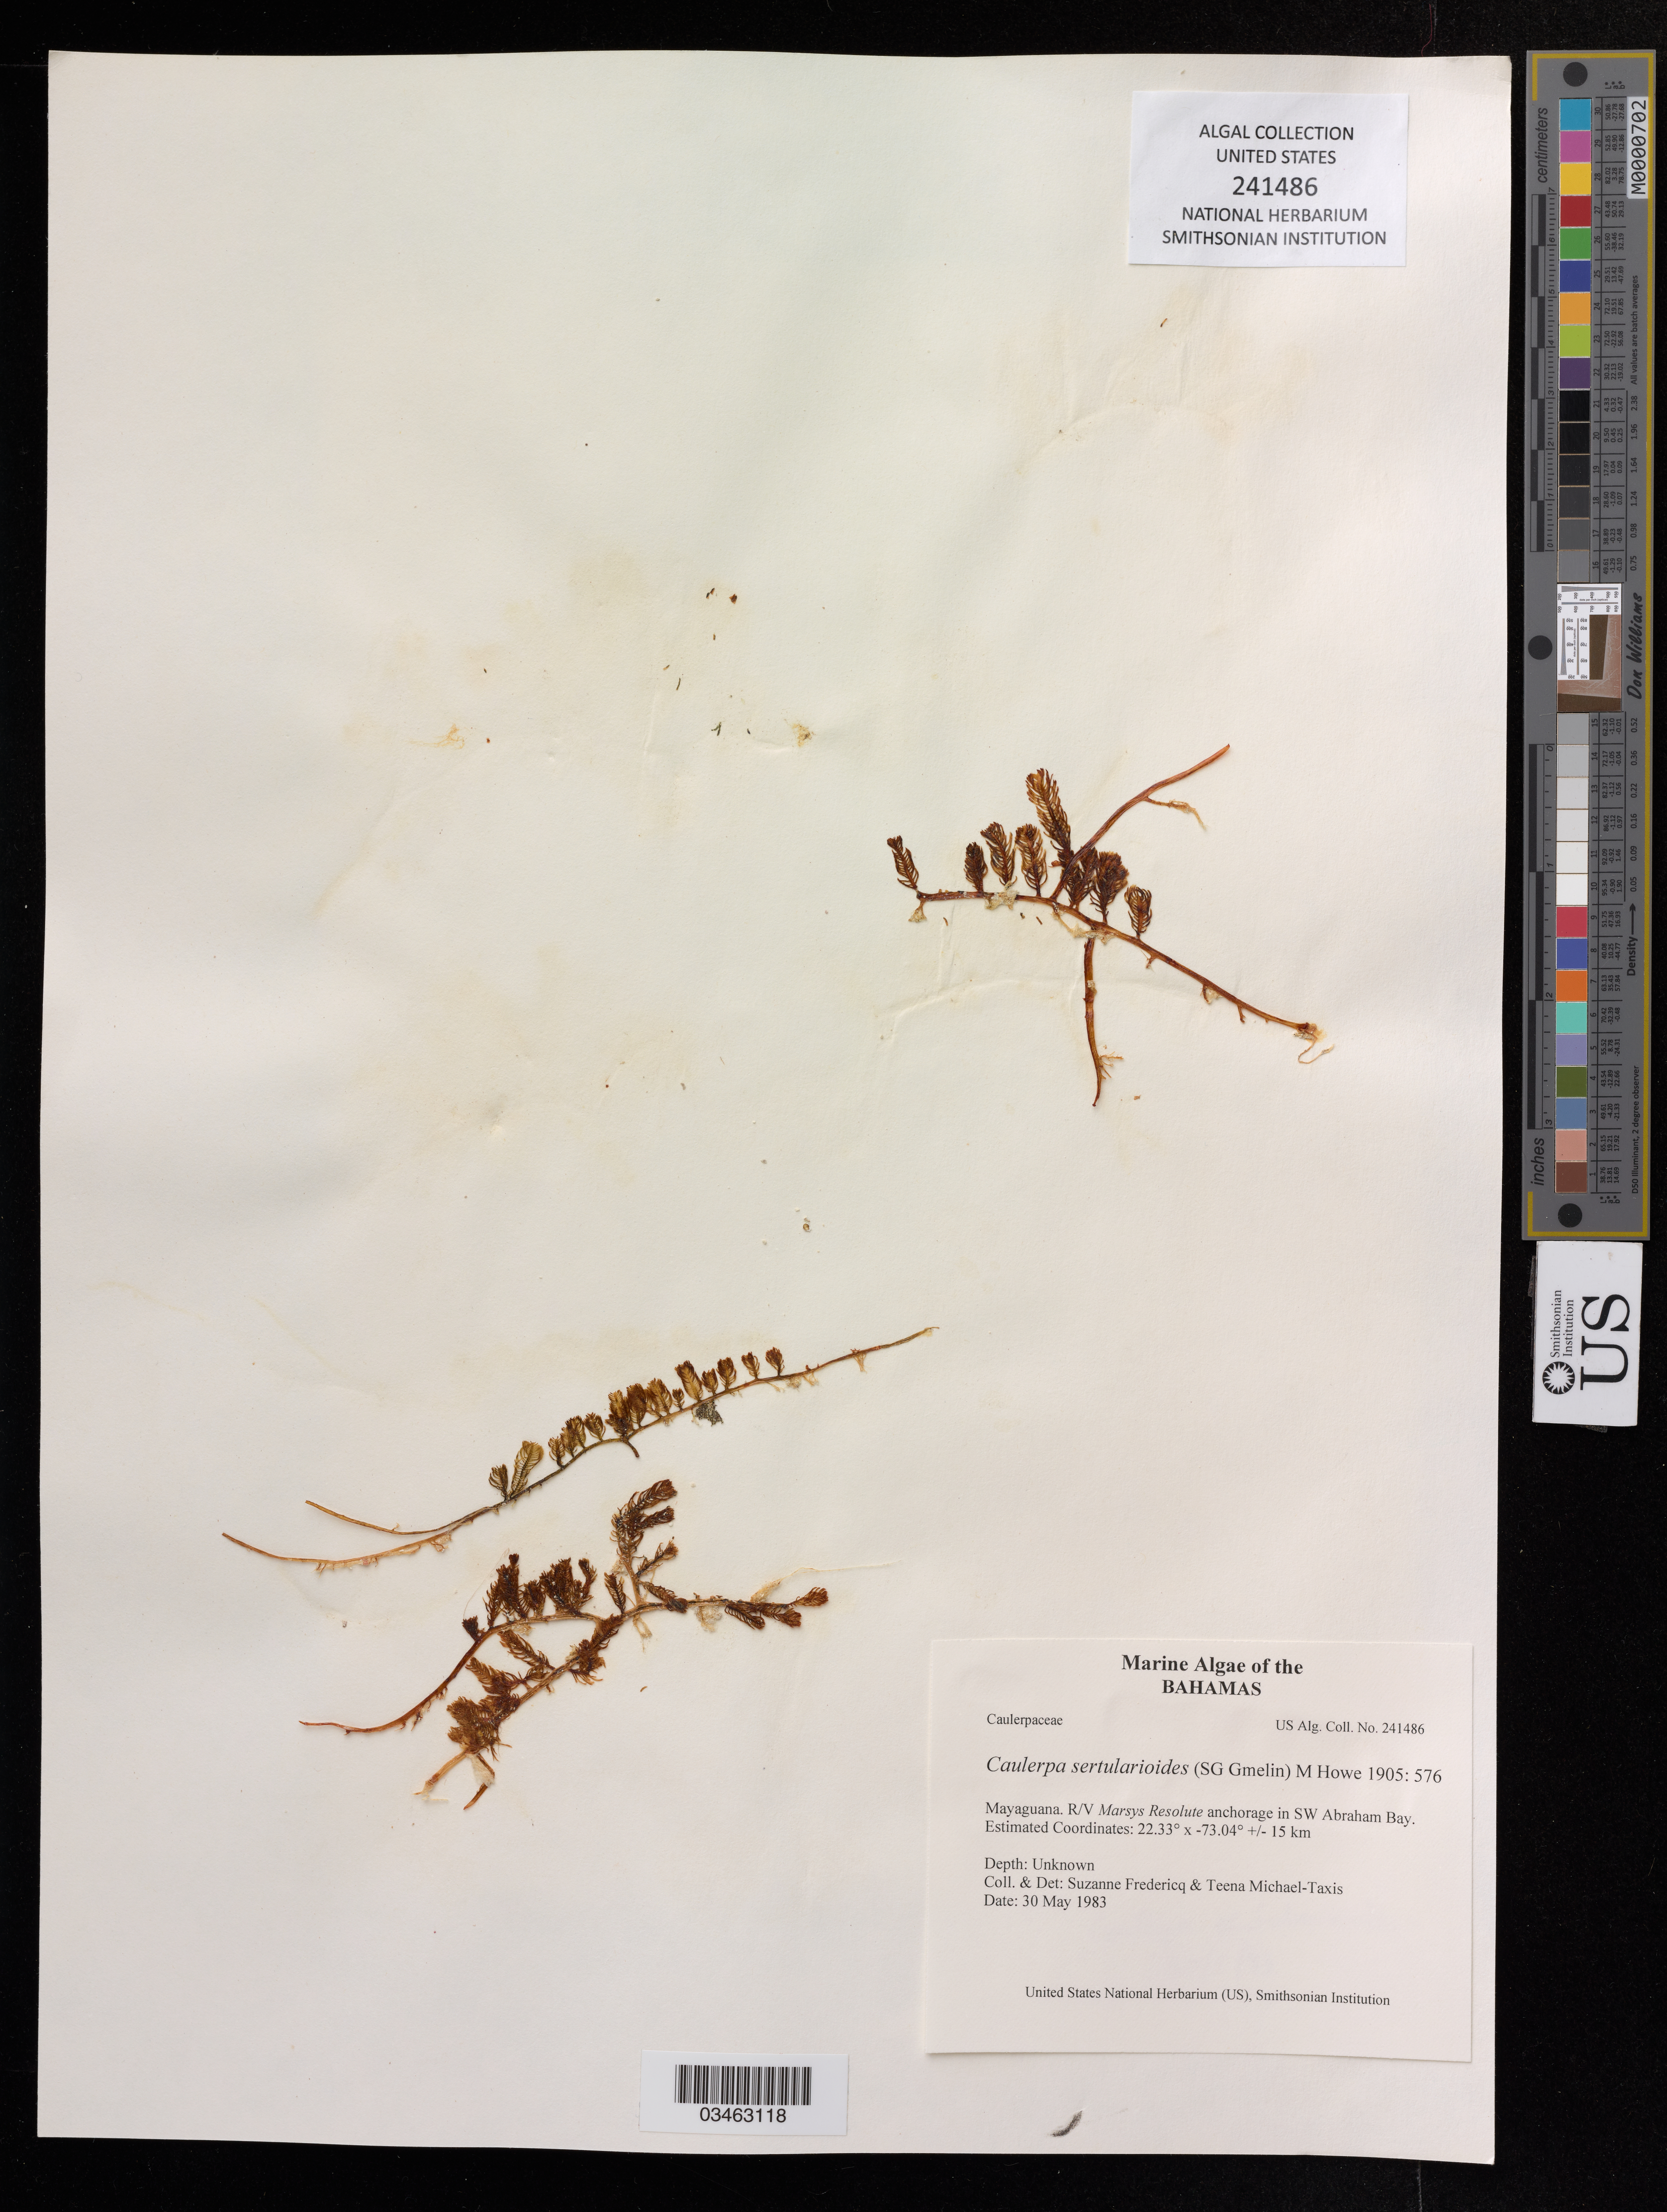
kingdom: Plantae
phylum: Chlorophyta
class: Ulvophyceae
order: Bryopsidales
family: Caulerpaceae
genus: Caulerpa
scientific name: Caulerpa sertularioides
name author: (S.G. Gmel.) M. Howe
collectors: S. Fredericq & T. Michael-Taxis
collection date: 1983-05-30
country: Bahamas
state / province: Mayaguana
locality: R/V Marsys Resolute anchorage in SW Abraham Bay.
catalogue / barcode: US 241486